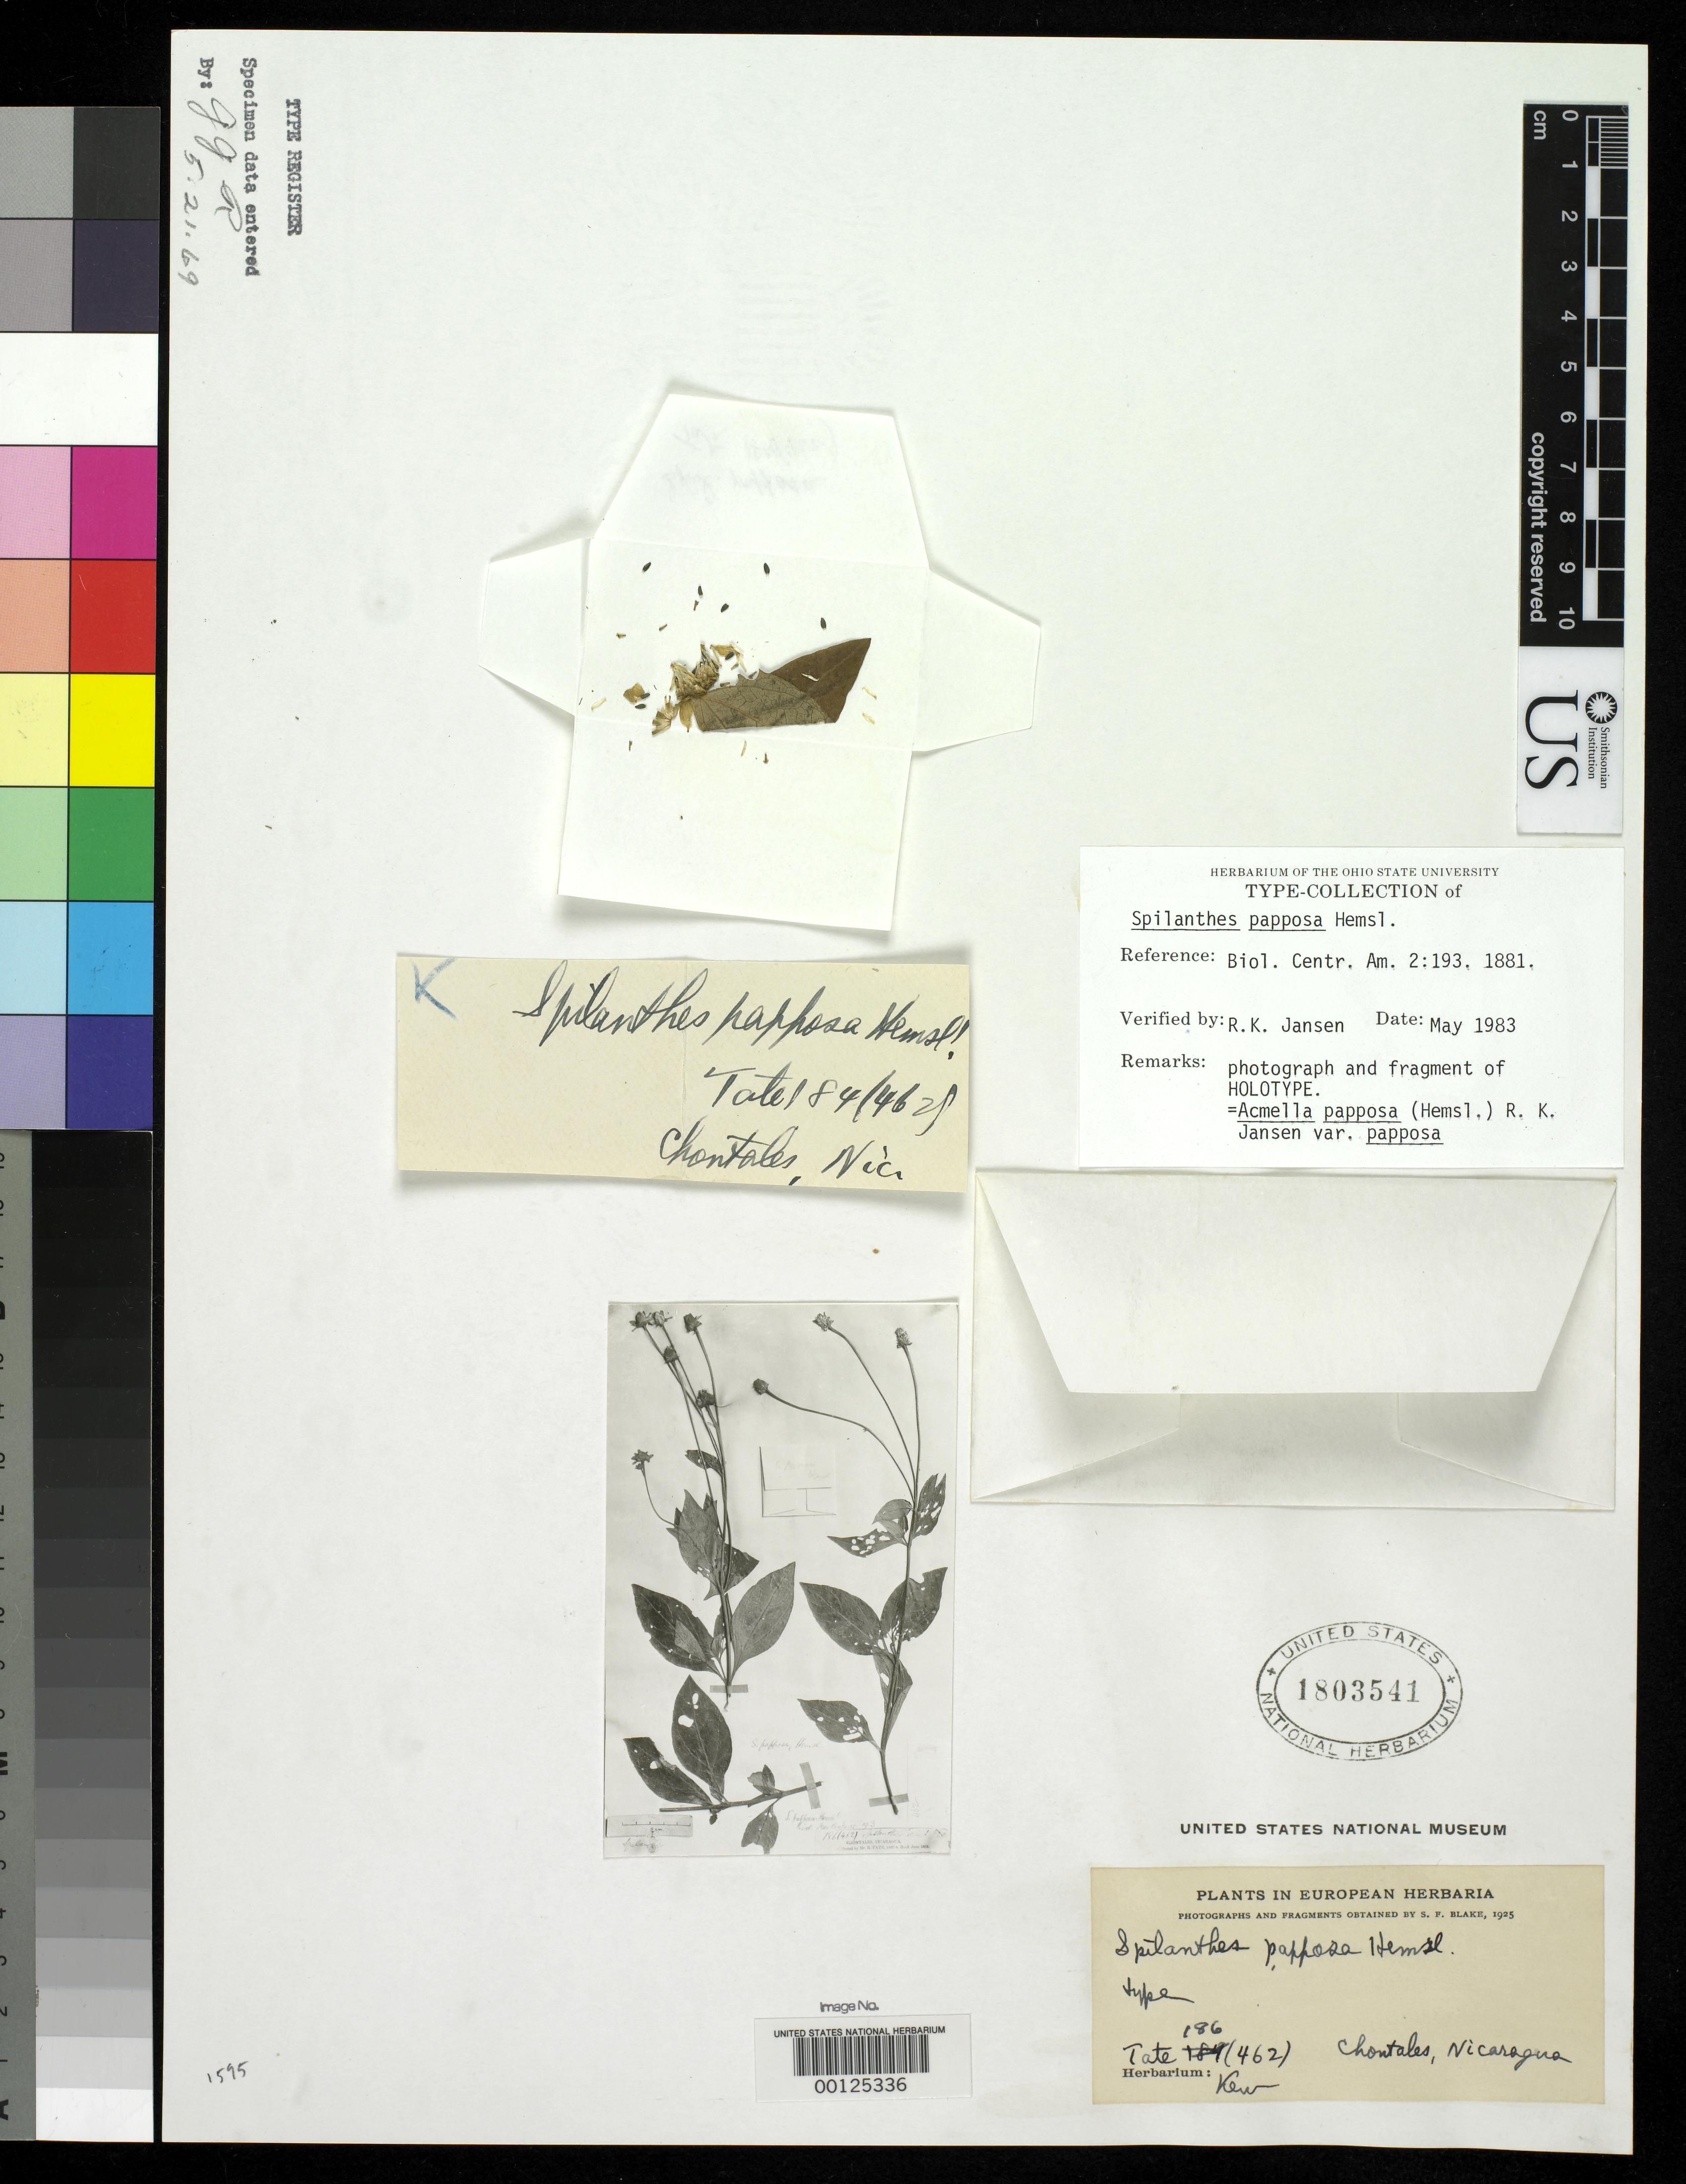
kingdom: Plantae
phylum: Tracheophyta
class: Magnoliopsida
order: Asterales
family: Asteraceae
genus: Spilanthes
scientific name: Spilanthes papposa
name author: Hemsl.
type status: Isosyntype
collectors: R. Tate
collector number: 186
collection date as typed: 1867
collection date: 1867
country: Nicaragua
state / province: Chontales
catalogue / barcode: US 1803541